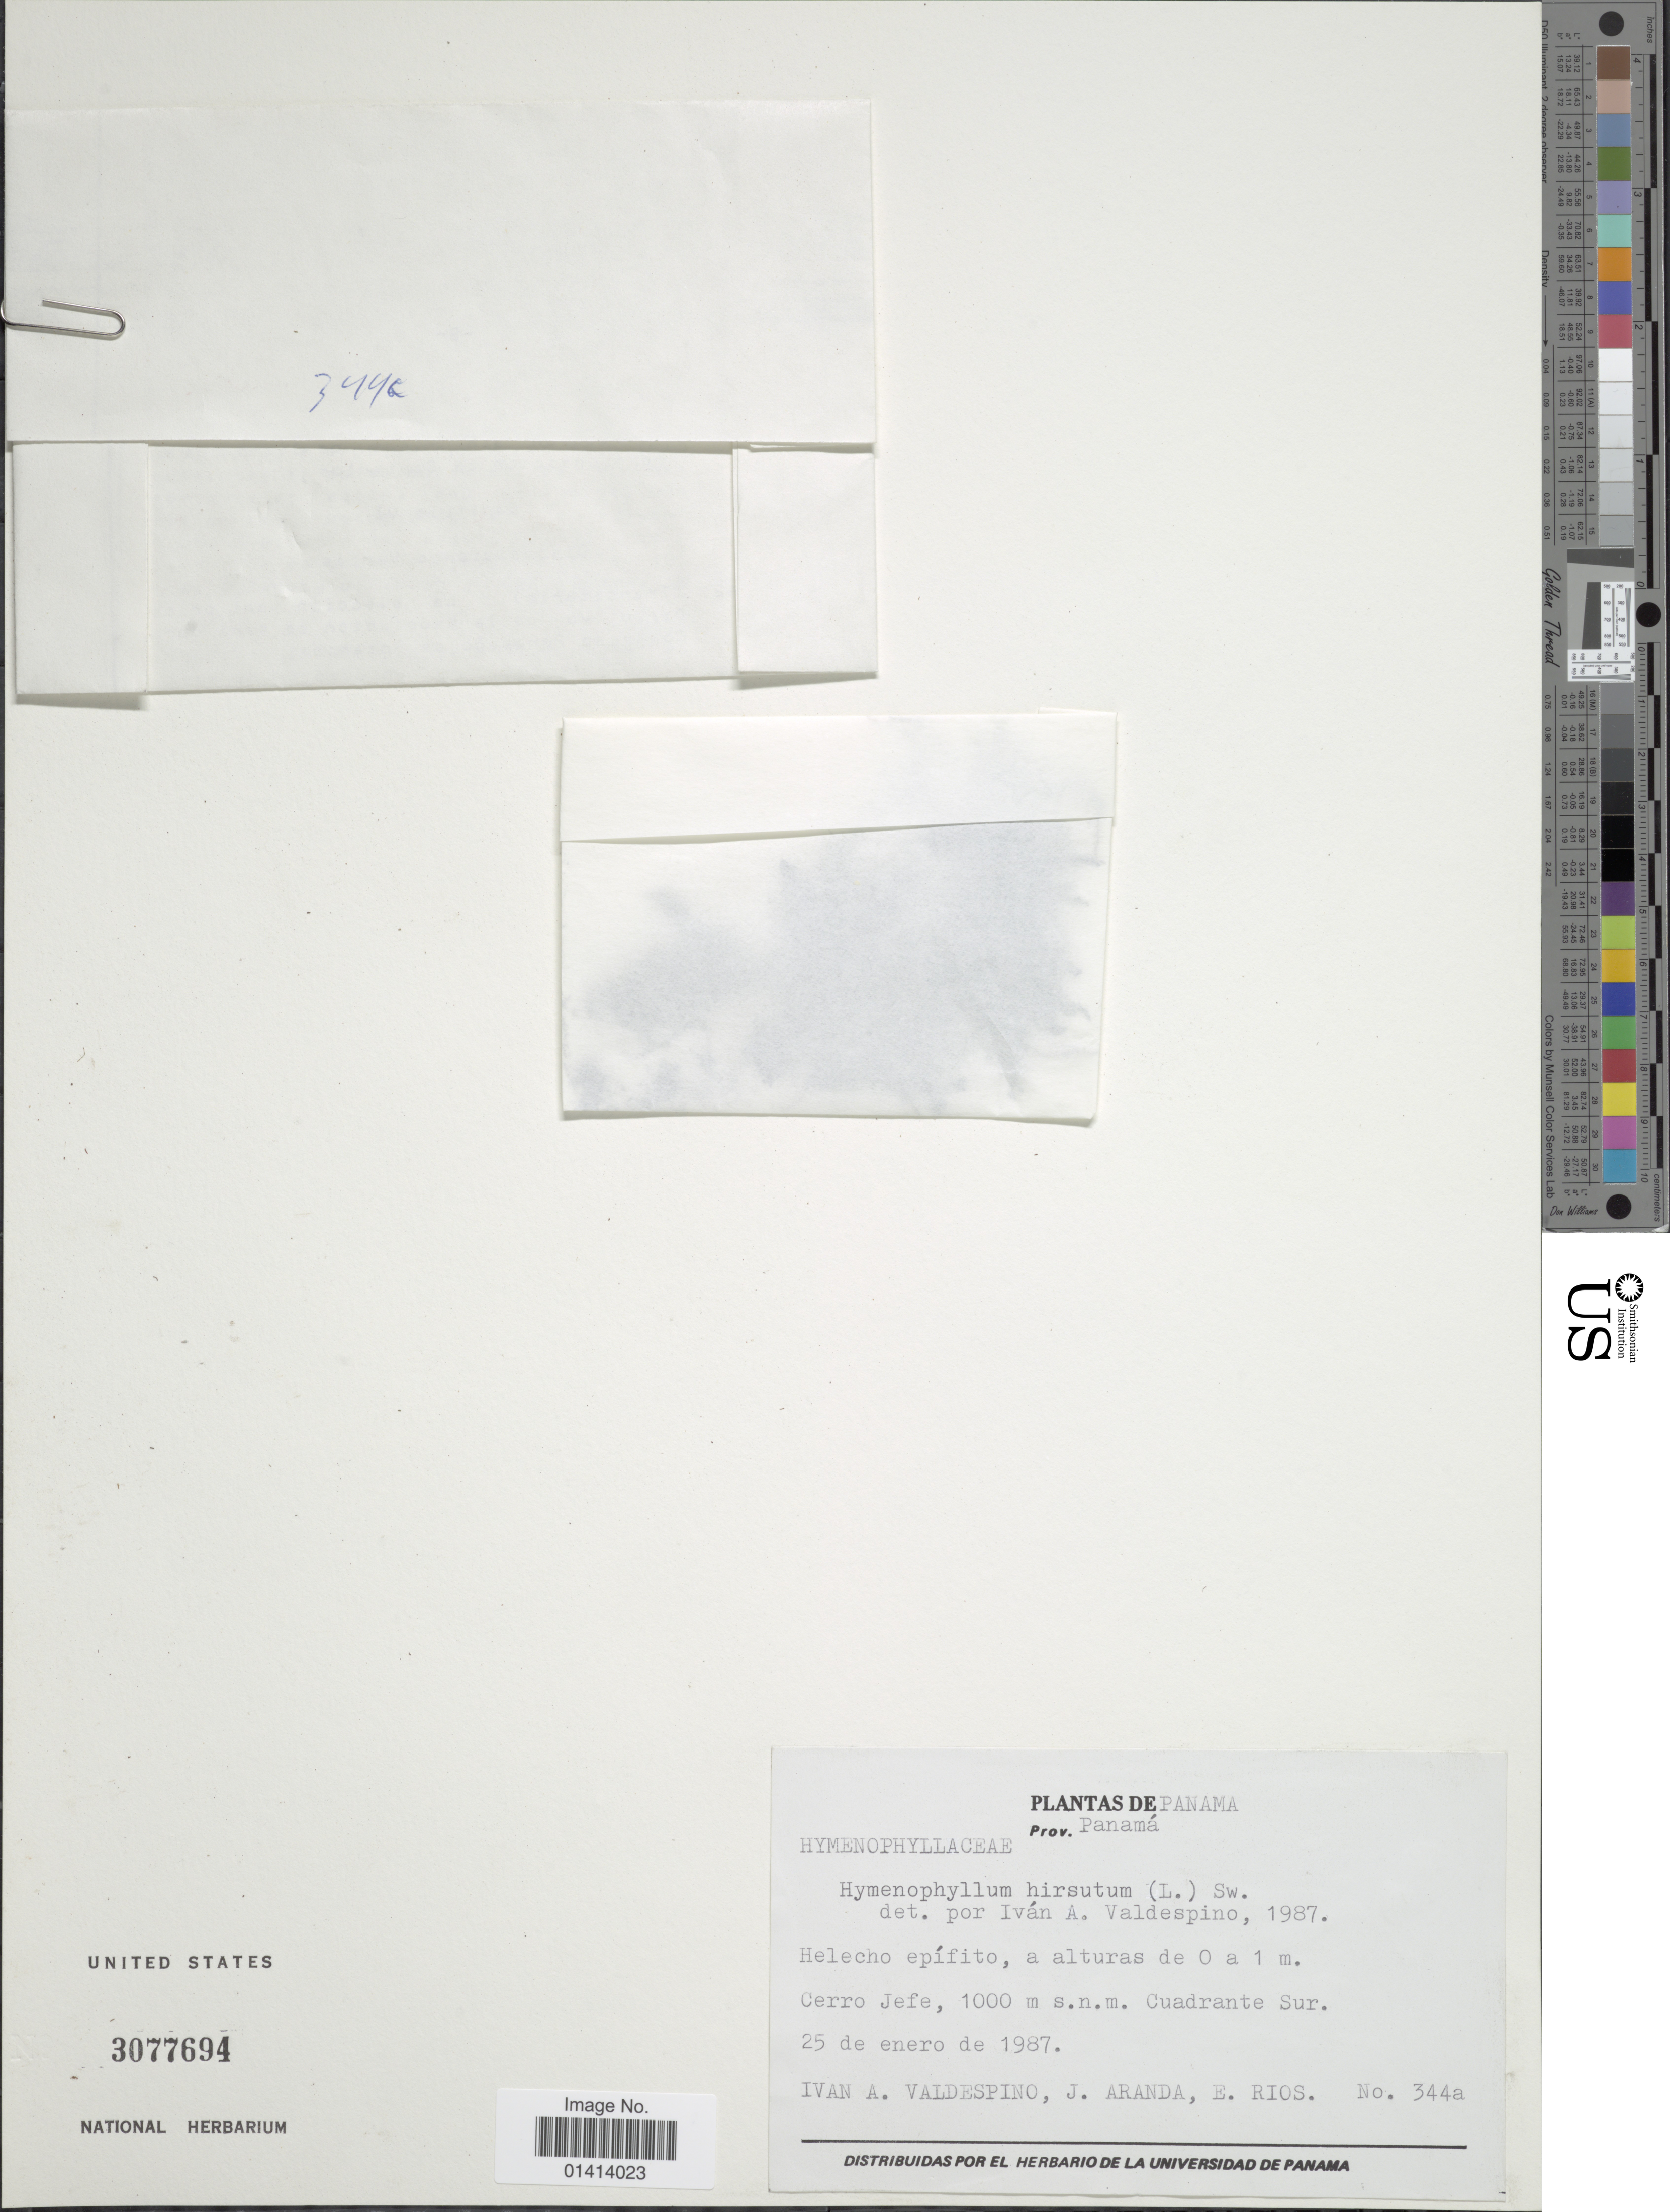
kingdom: Plantae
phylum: Tracheophyta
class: Polypodiopsida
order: Hymenophyllales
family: Hymenophyllaceae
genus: Hymenophyllum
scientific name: Hymenophyllum hirsutum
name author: (L.) Sw.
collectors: I. A. Valdespino, J. Aranda & E. Rios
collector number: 344a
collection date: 1987-01-25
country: Panama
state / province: Panamá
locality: Cerro Jefe. Cuadrante Sur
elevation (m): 1000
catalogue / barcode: US 3077694